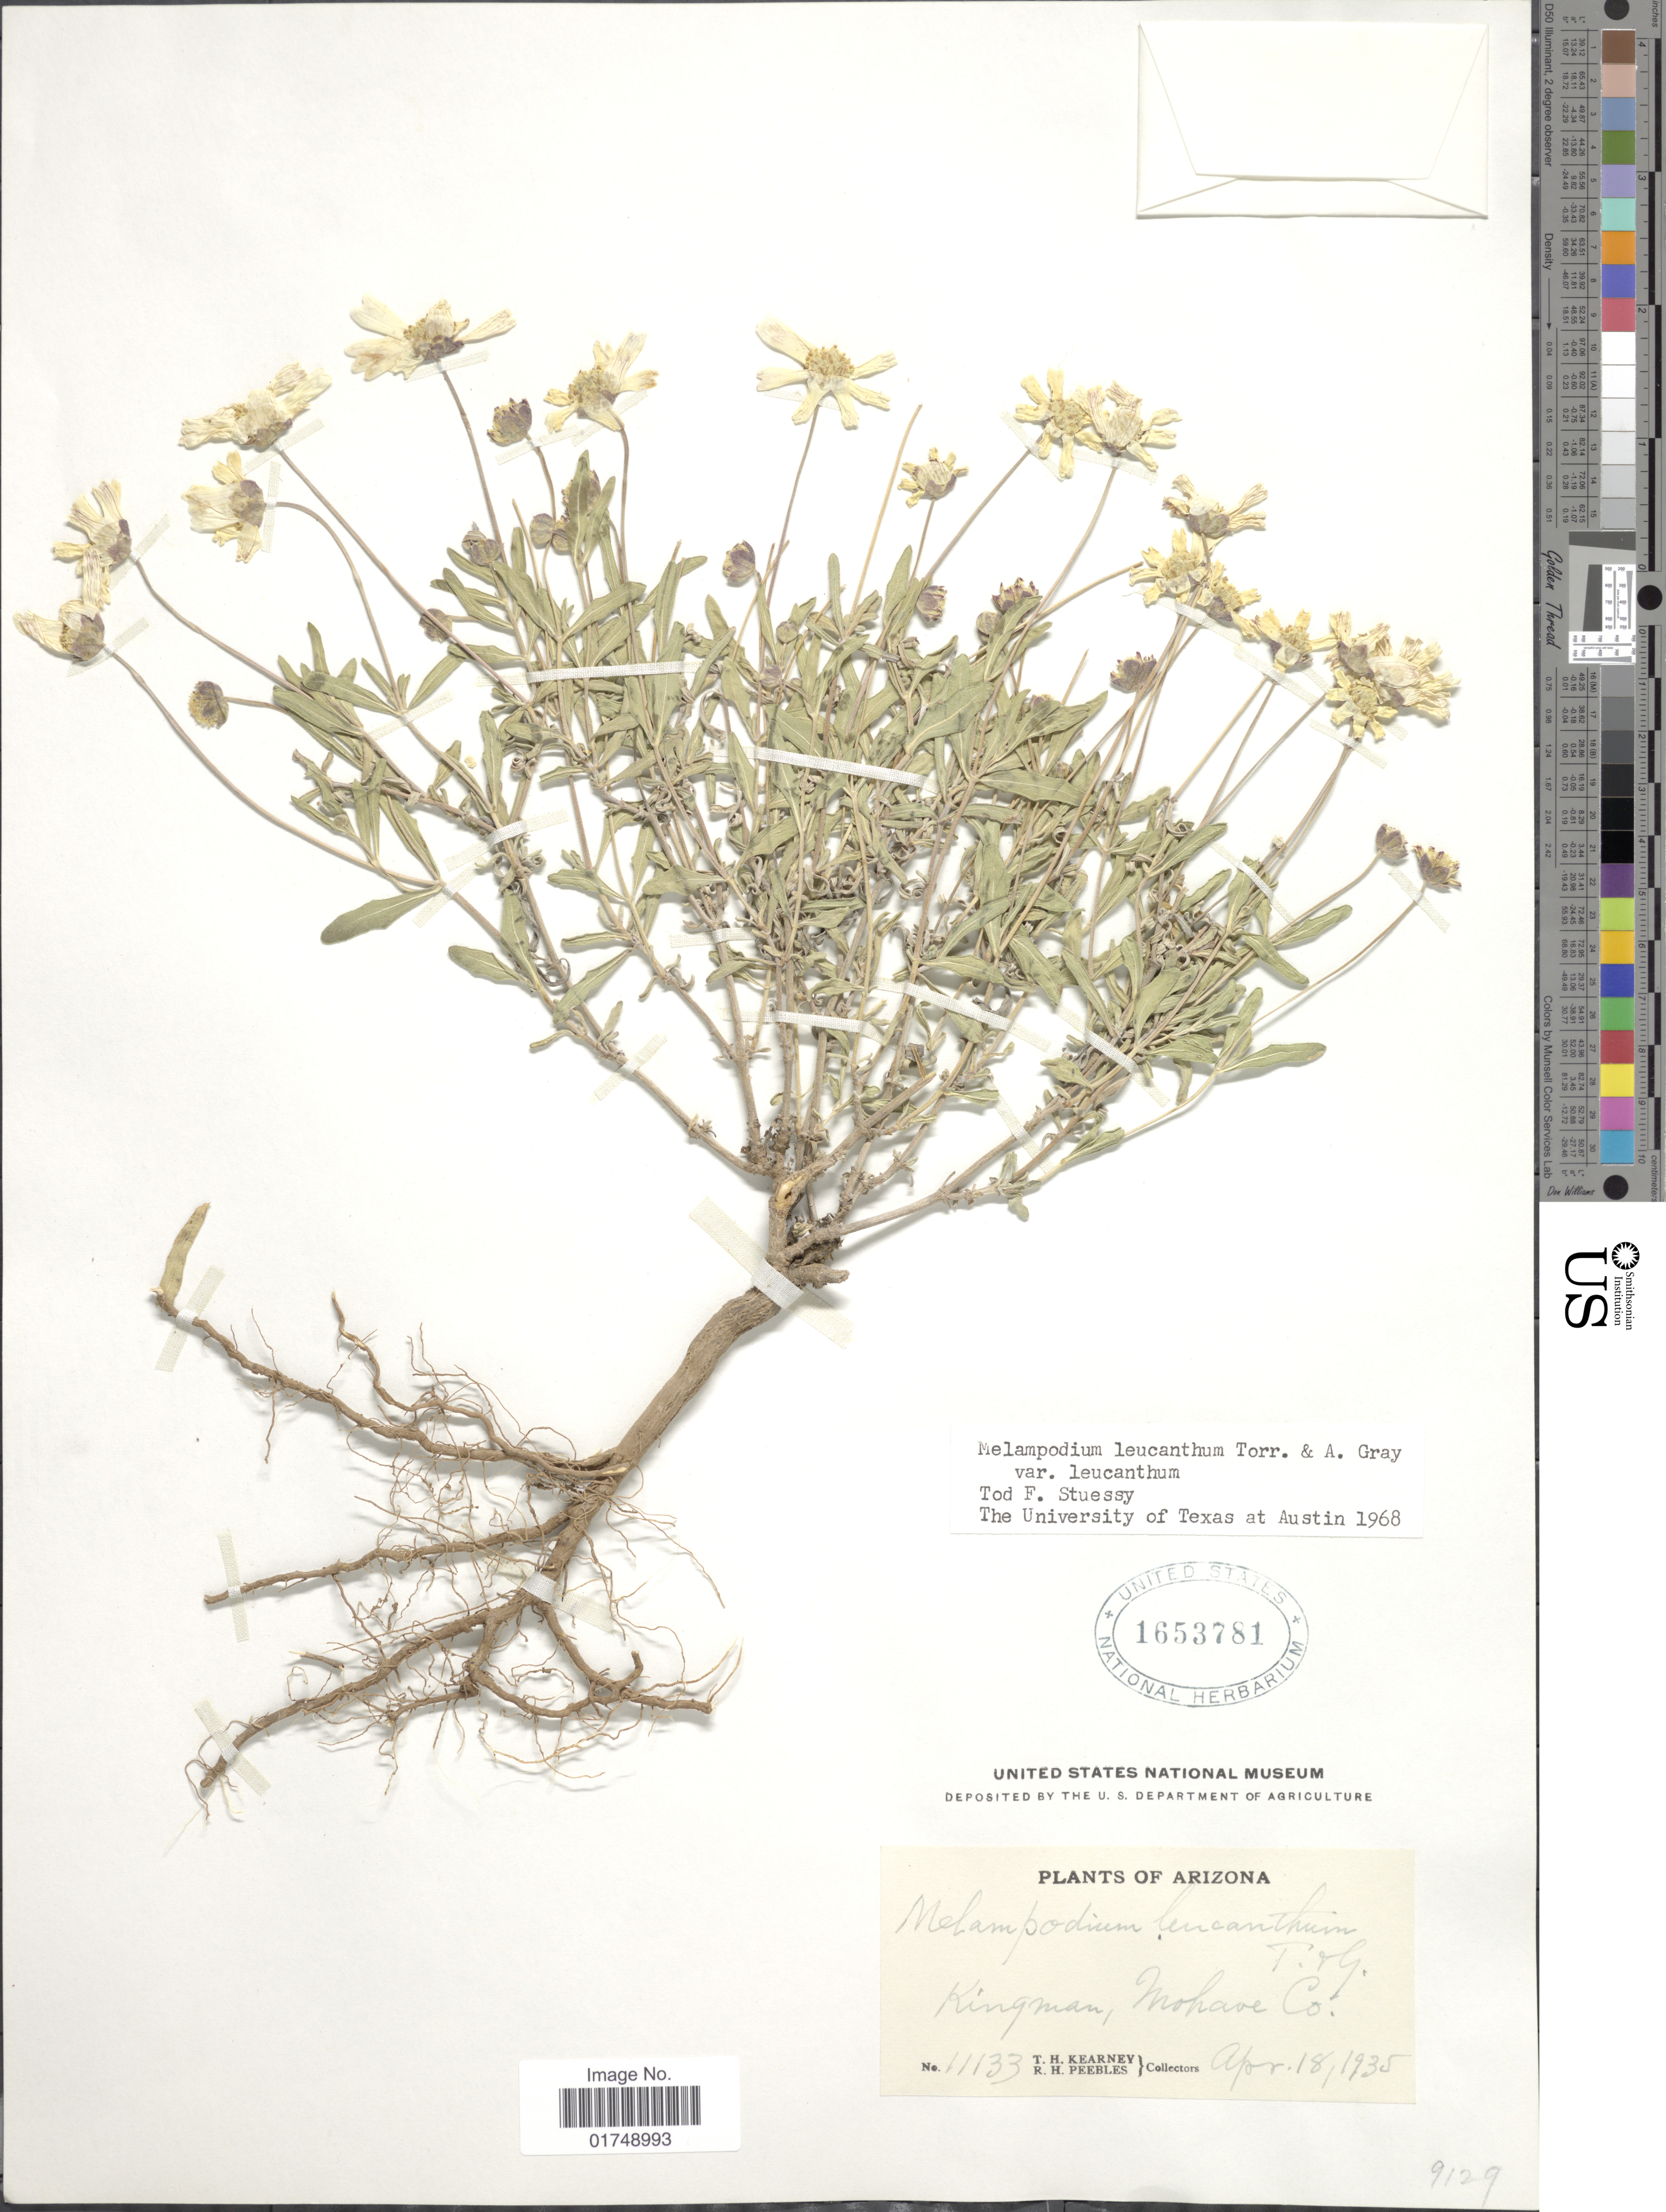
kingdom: Plantae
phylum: Tracheophyta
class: Magnoliopsida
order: Asterales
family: Asteraceae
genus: Melampodium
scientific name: Melampodium leucanthum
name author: Torr. & A. Gray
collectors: T. H. Kearney & R. H. Peebles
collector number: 11133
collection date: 1935-04-18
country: United States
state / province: Arizona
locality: Kingman, Mohave Co.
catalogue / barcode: US 1653781